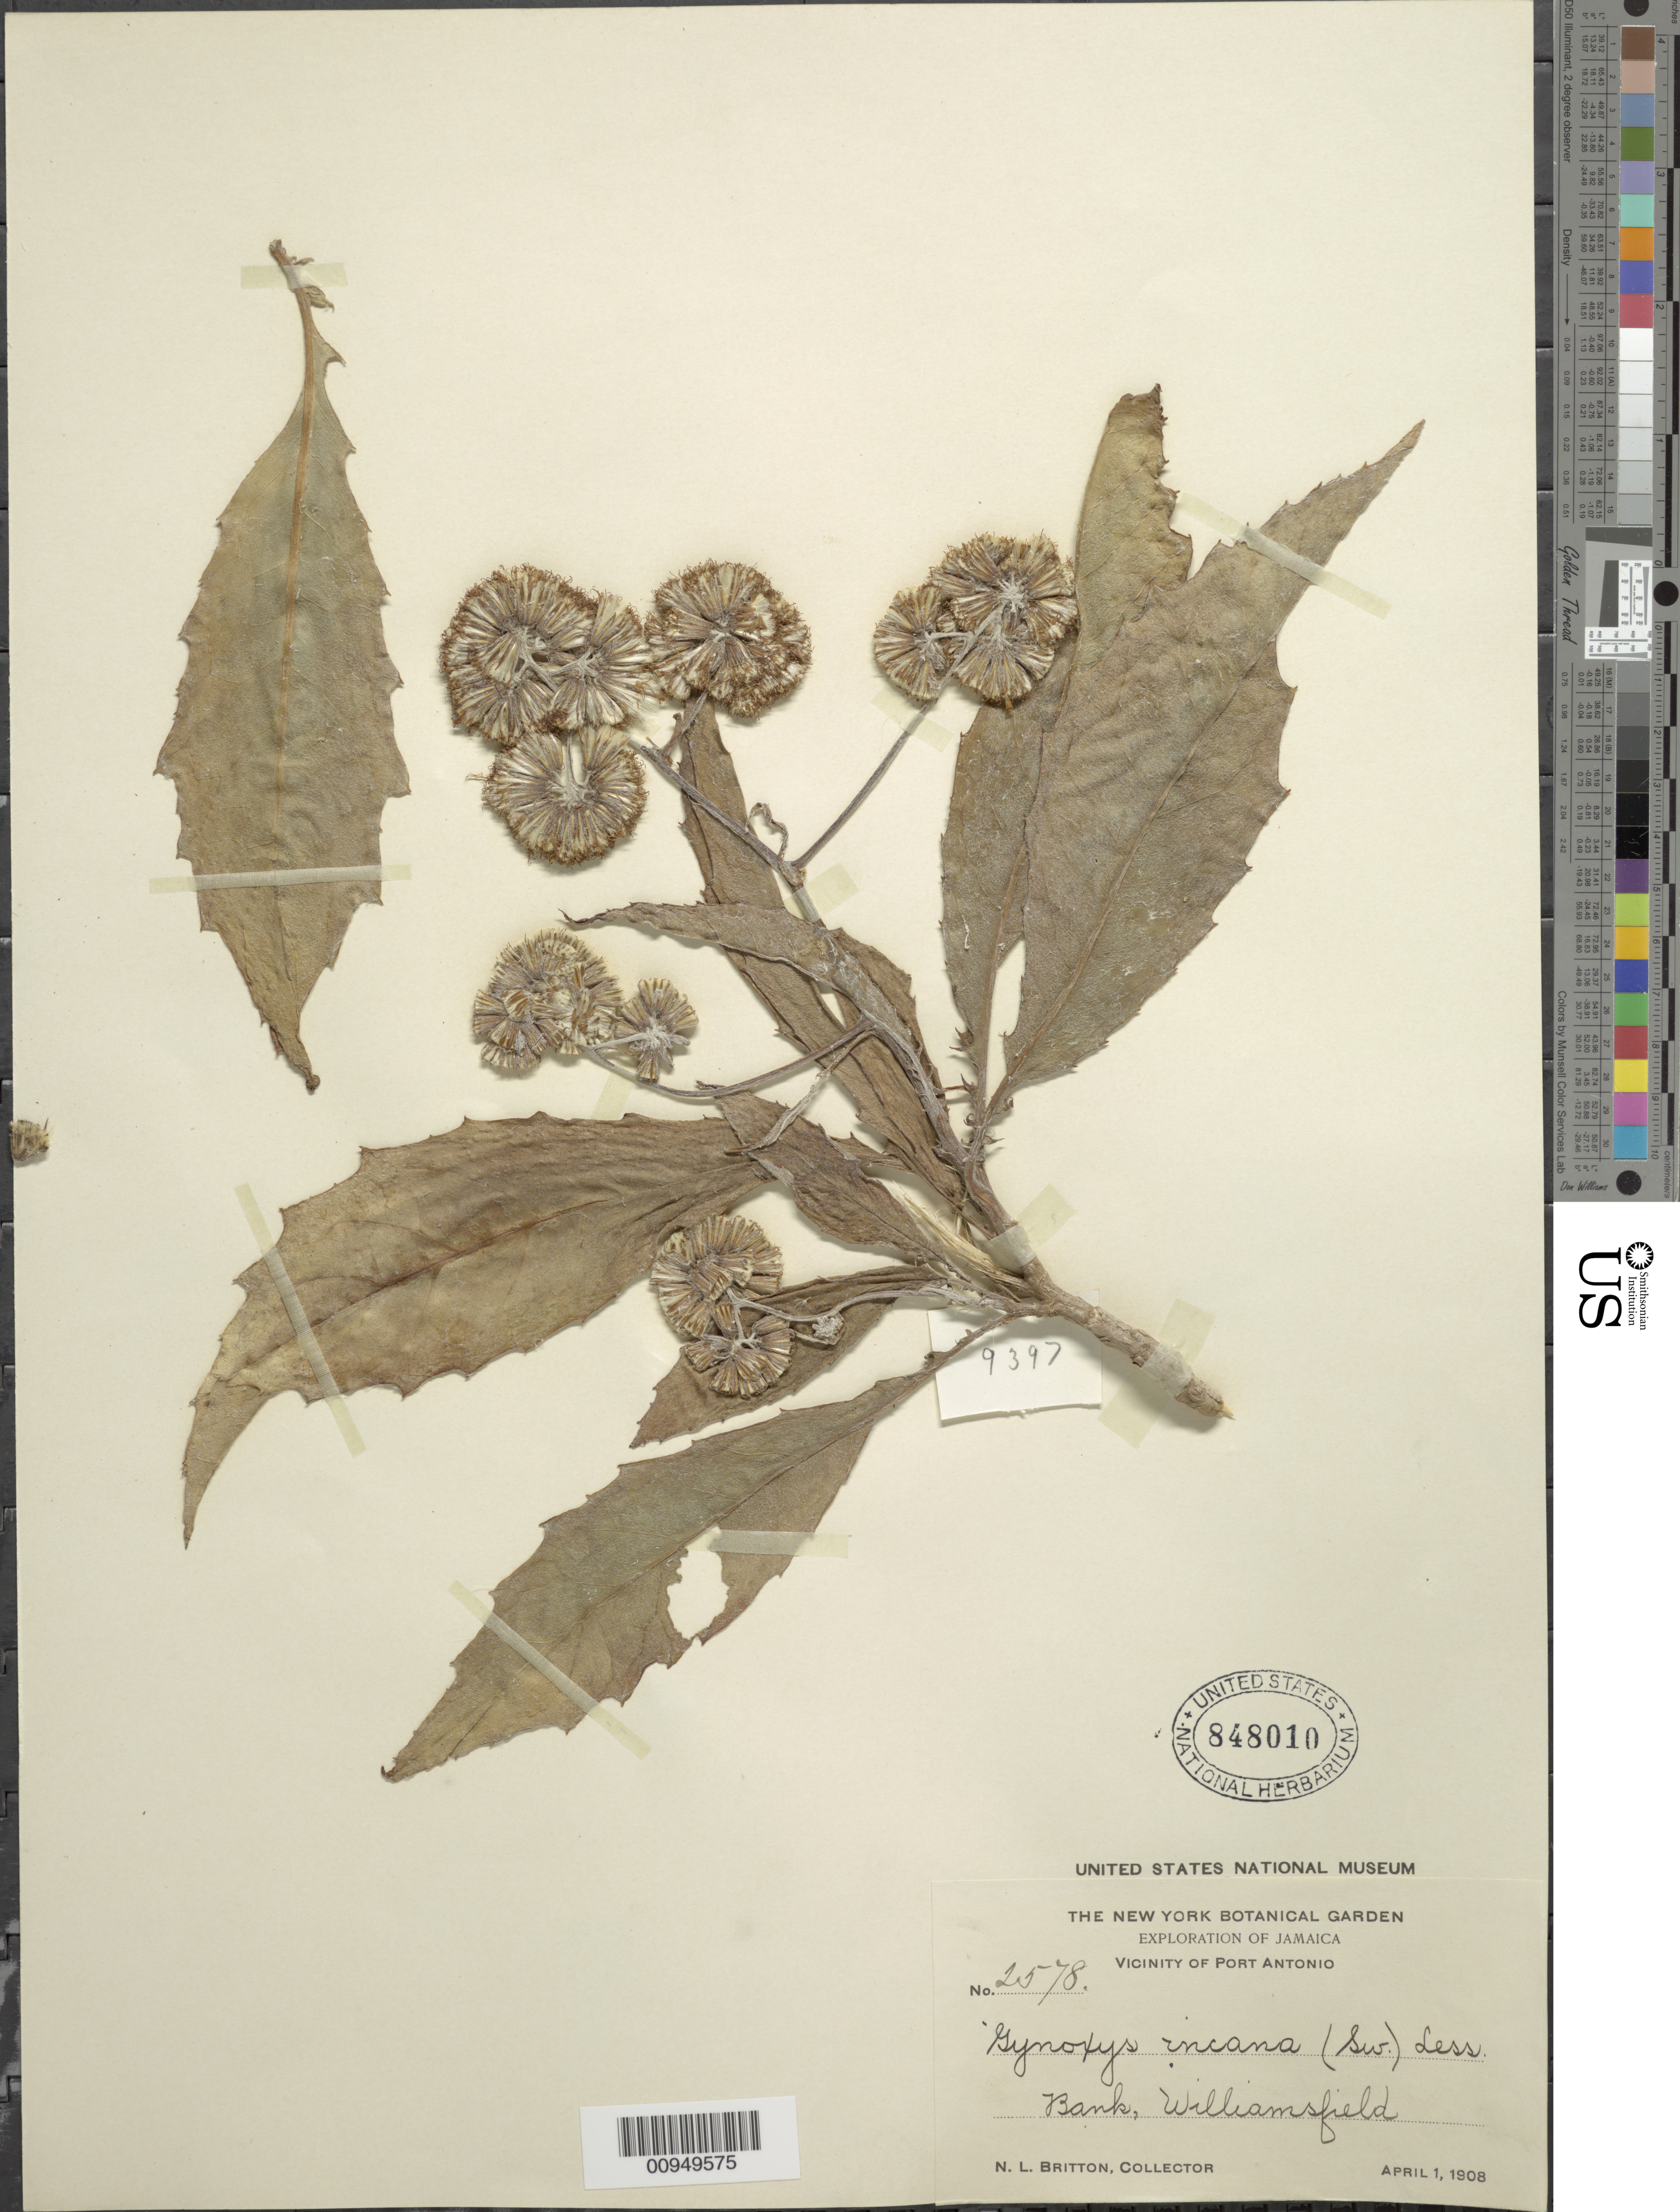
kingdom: Plantae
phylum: Tracheophyta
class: Magnoliopsida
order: Asterales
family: Asteraceae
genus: Jacmaia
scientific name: Jacmaia incana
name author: (Sw.) B. Nord.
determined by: Francisco-Ortega, J., (FIUX), Florida International University (UNITED STATES)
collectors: N. Britton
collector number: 2578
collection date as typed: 01 Apr 1908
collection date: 1908-04-01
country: Jamaica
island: Jamaica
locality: Vicinity of Port Antonio, Williamsfield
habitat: Bank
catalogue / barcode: US 848010